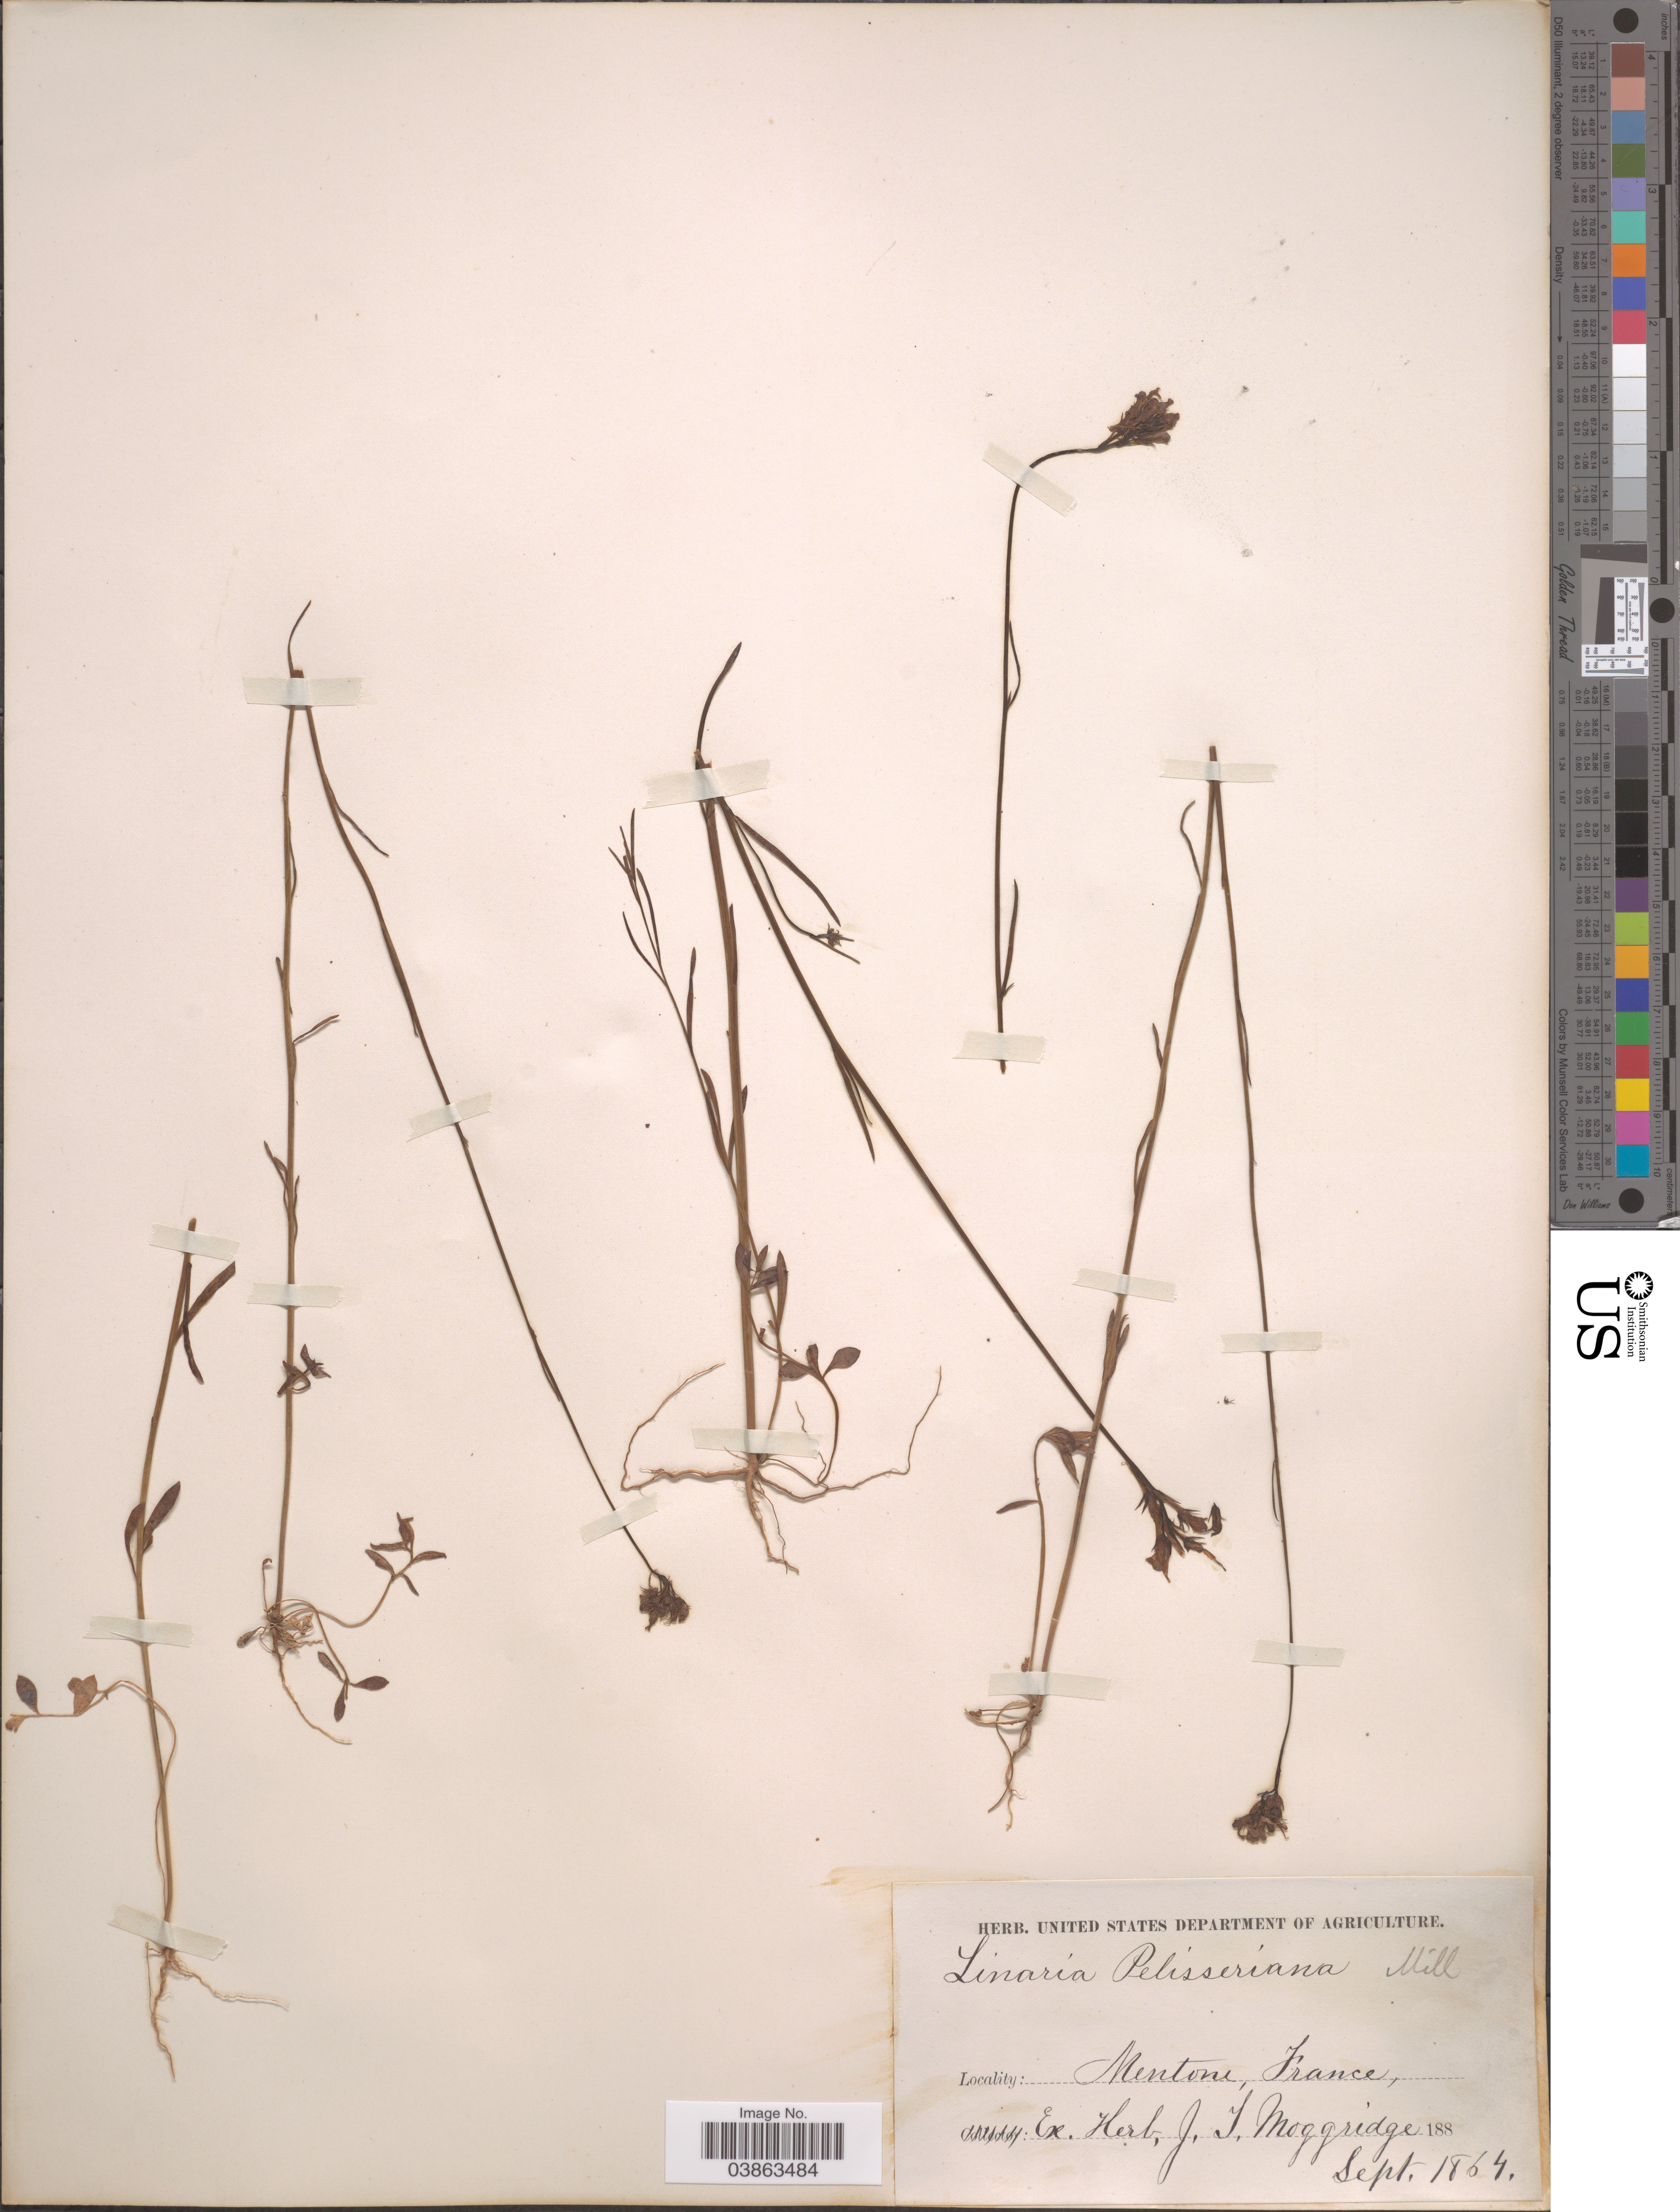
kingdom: Plantae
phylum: Tracheophyta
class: Magnoliopsida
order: Lamiales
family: Plantaginaceae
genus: Linaria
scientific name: Linaria pelisseriana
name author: (L.) Mill.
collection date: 1864-09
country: France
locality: Mentone.